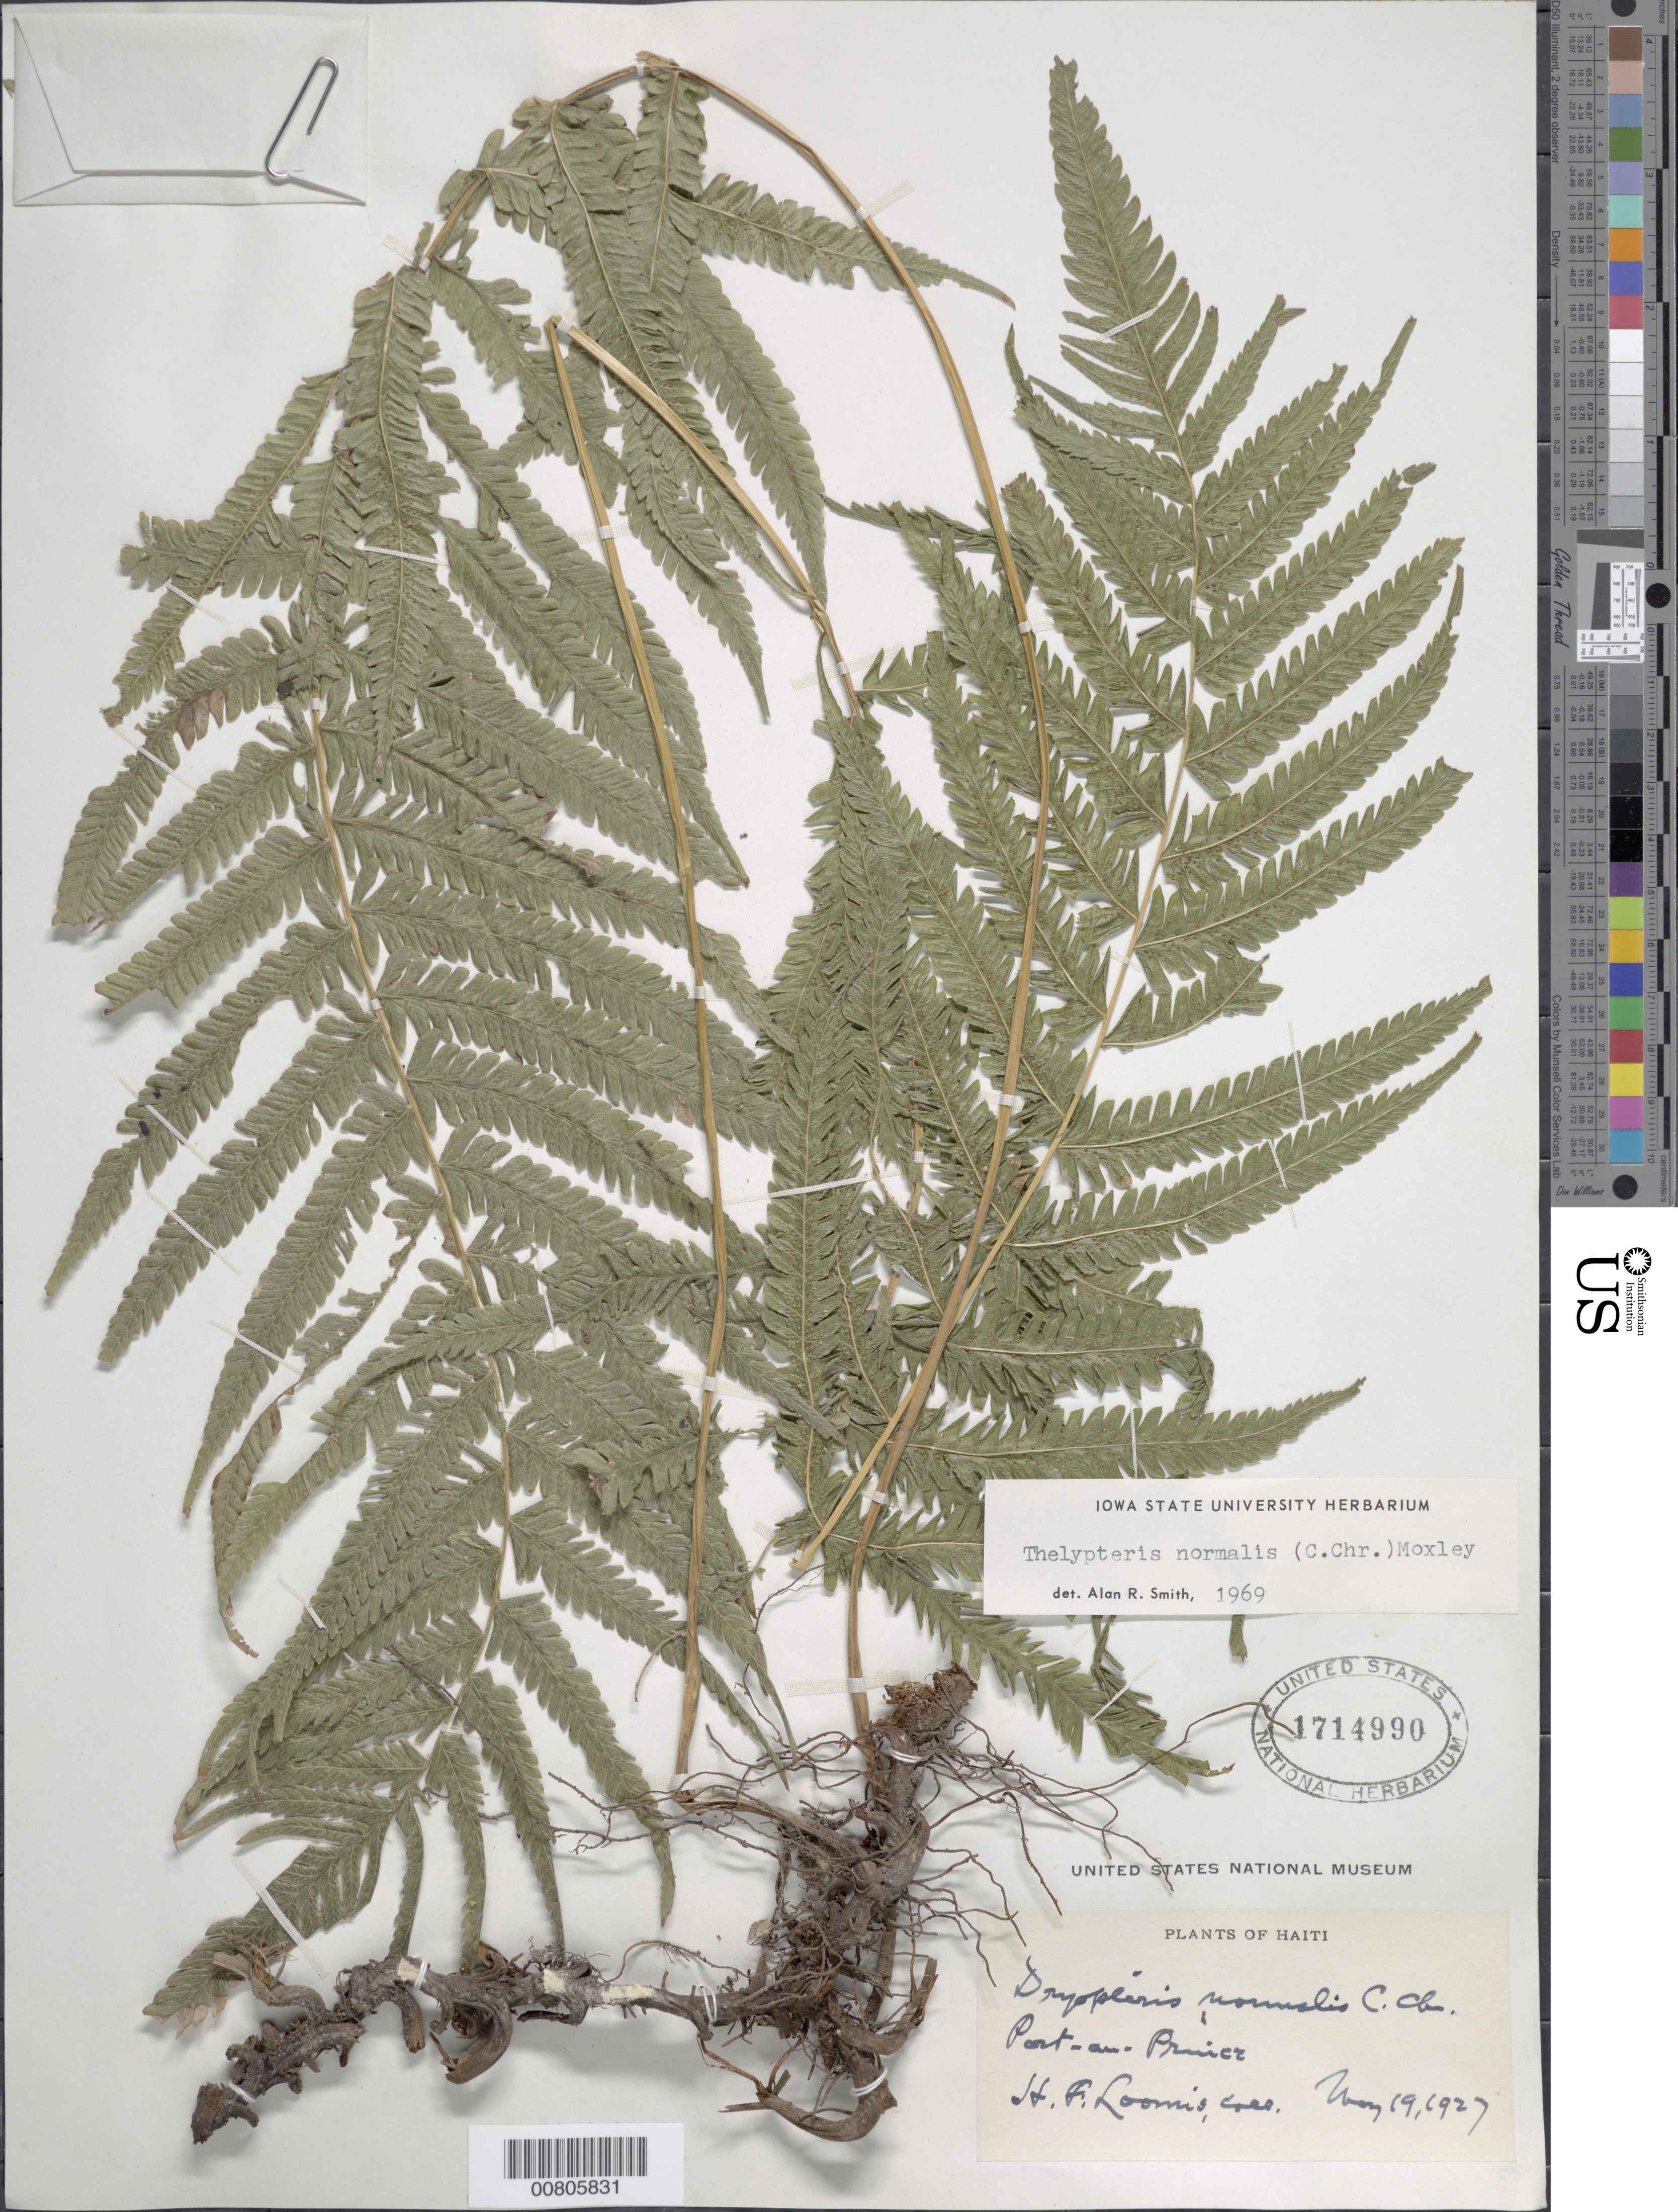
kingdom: Plantae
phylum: Tracheophyta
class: Polypodiopsida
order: Polypodiales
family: Thelypteridaceae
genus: Christella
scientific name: Christella kunthii comb. ined.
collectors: H. F. Loomis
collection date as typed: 19 Nov 1927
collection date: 1927-11-19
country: Haiti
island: Hispaniola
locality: Port au Prince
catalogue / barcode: US 1714990